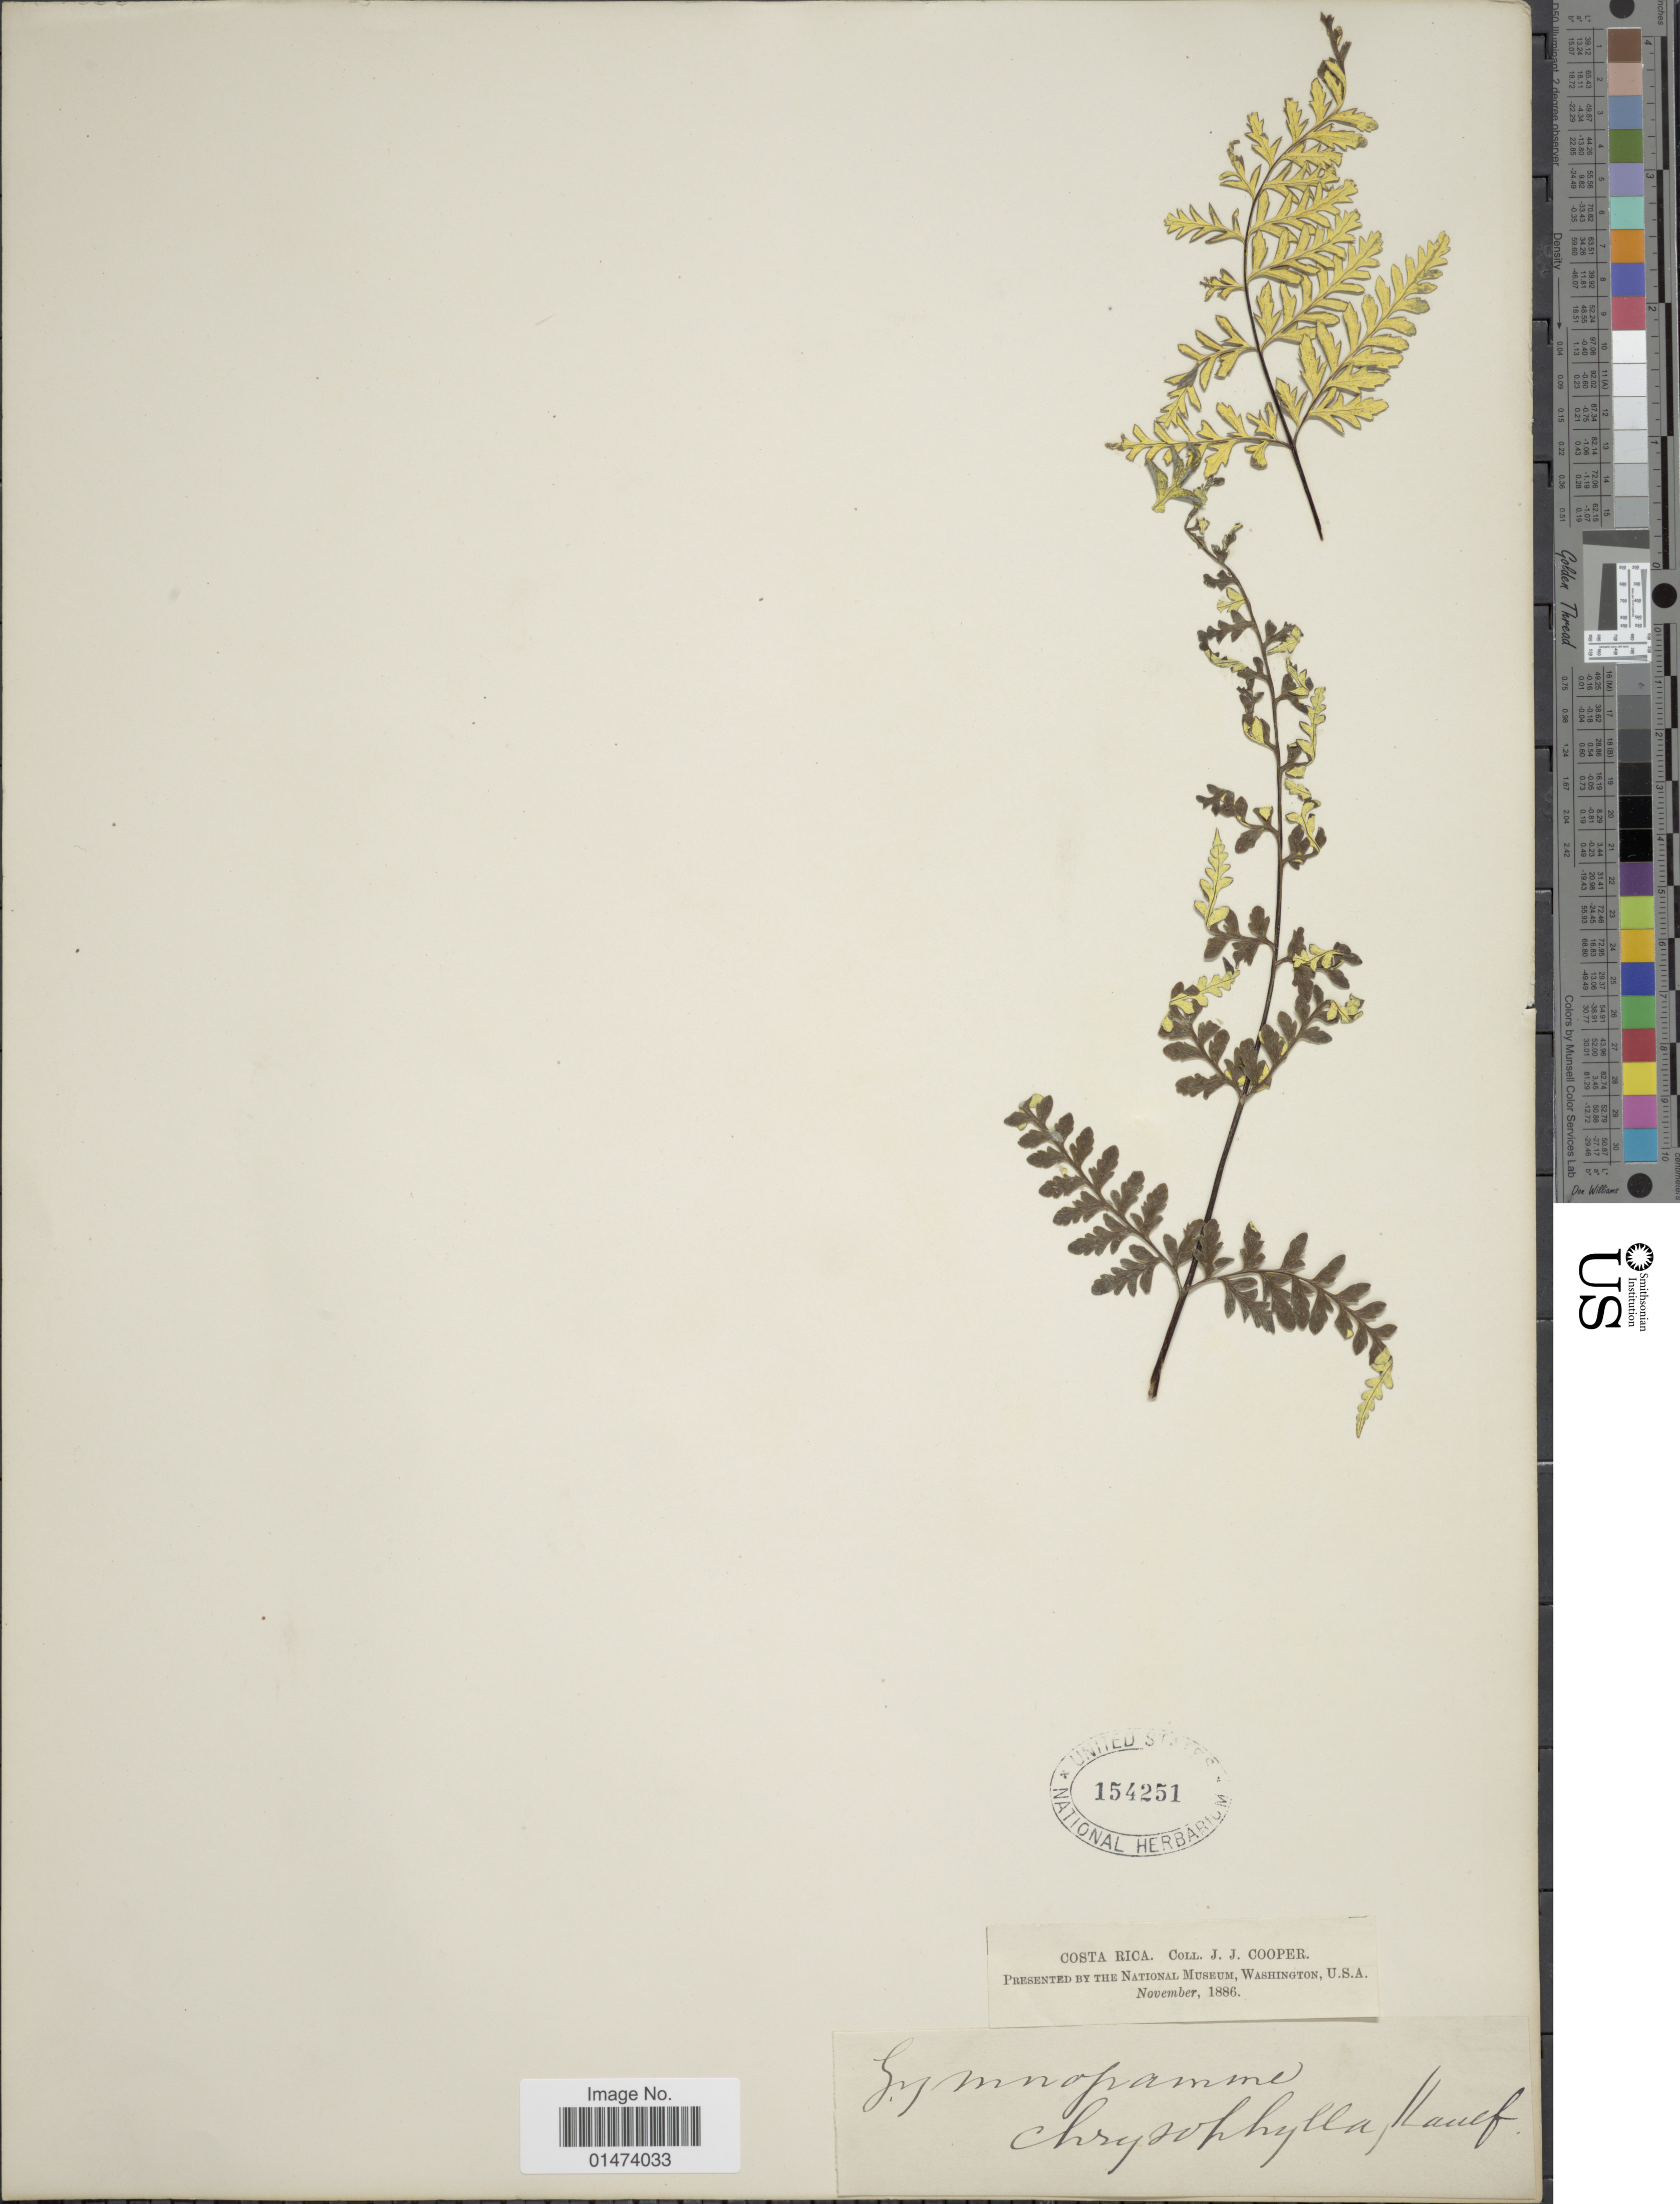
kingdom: Plantae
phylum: Tracheophyta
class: Polypodiopsida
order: Polypodiales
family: Pteridaceae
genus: Pityrogramma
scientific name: Pityrogramma calomelanos var. ochracea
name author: (C. Presl) R.M. Tryon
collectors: J. J. Cooper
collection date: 1886-11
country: Costa Rica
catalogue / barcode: US 154251